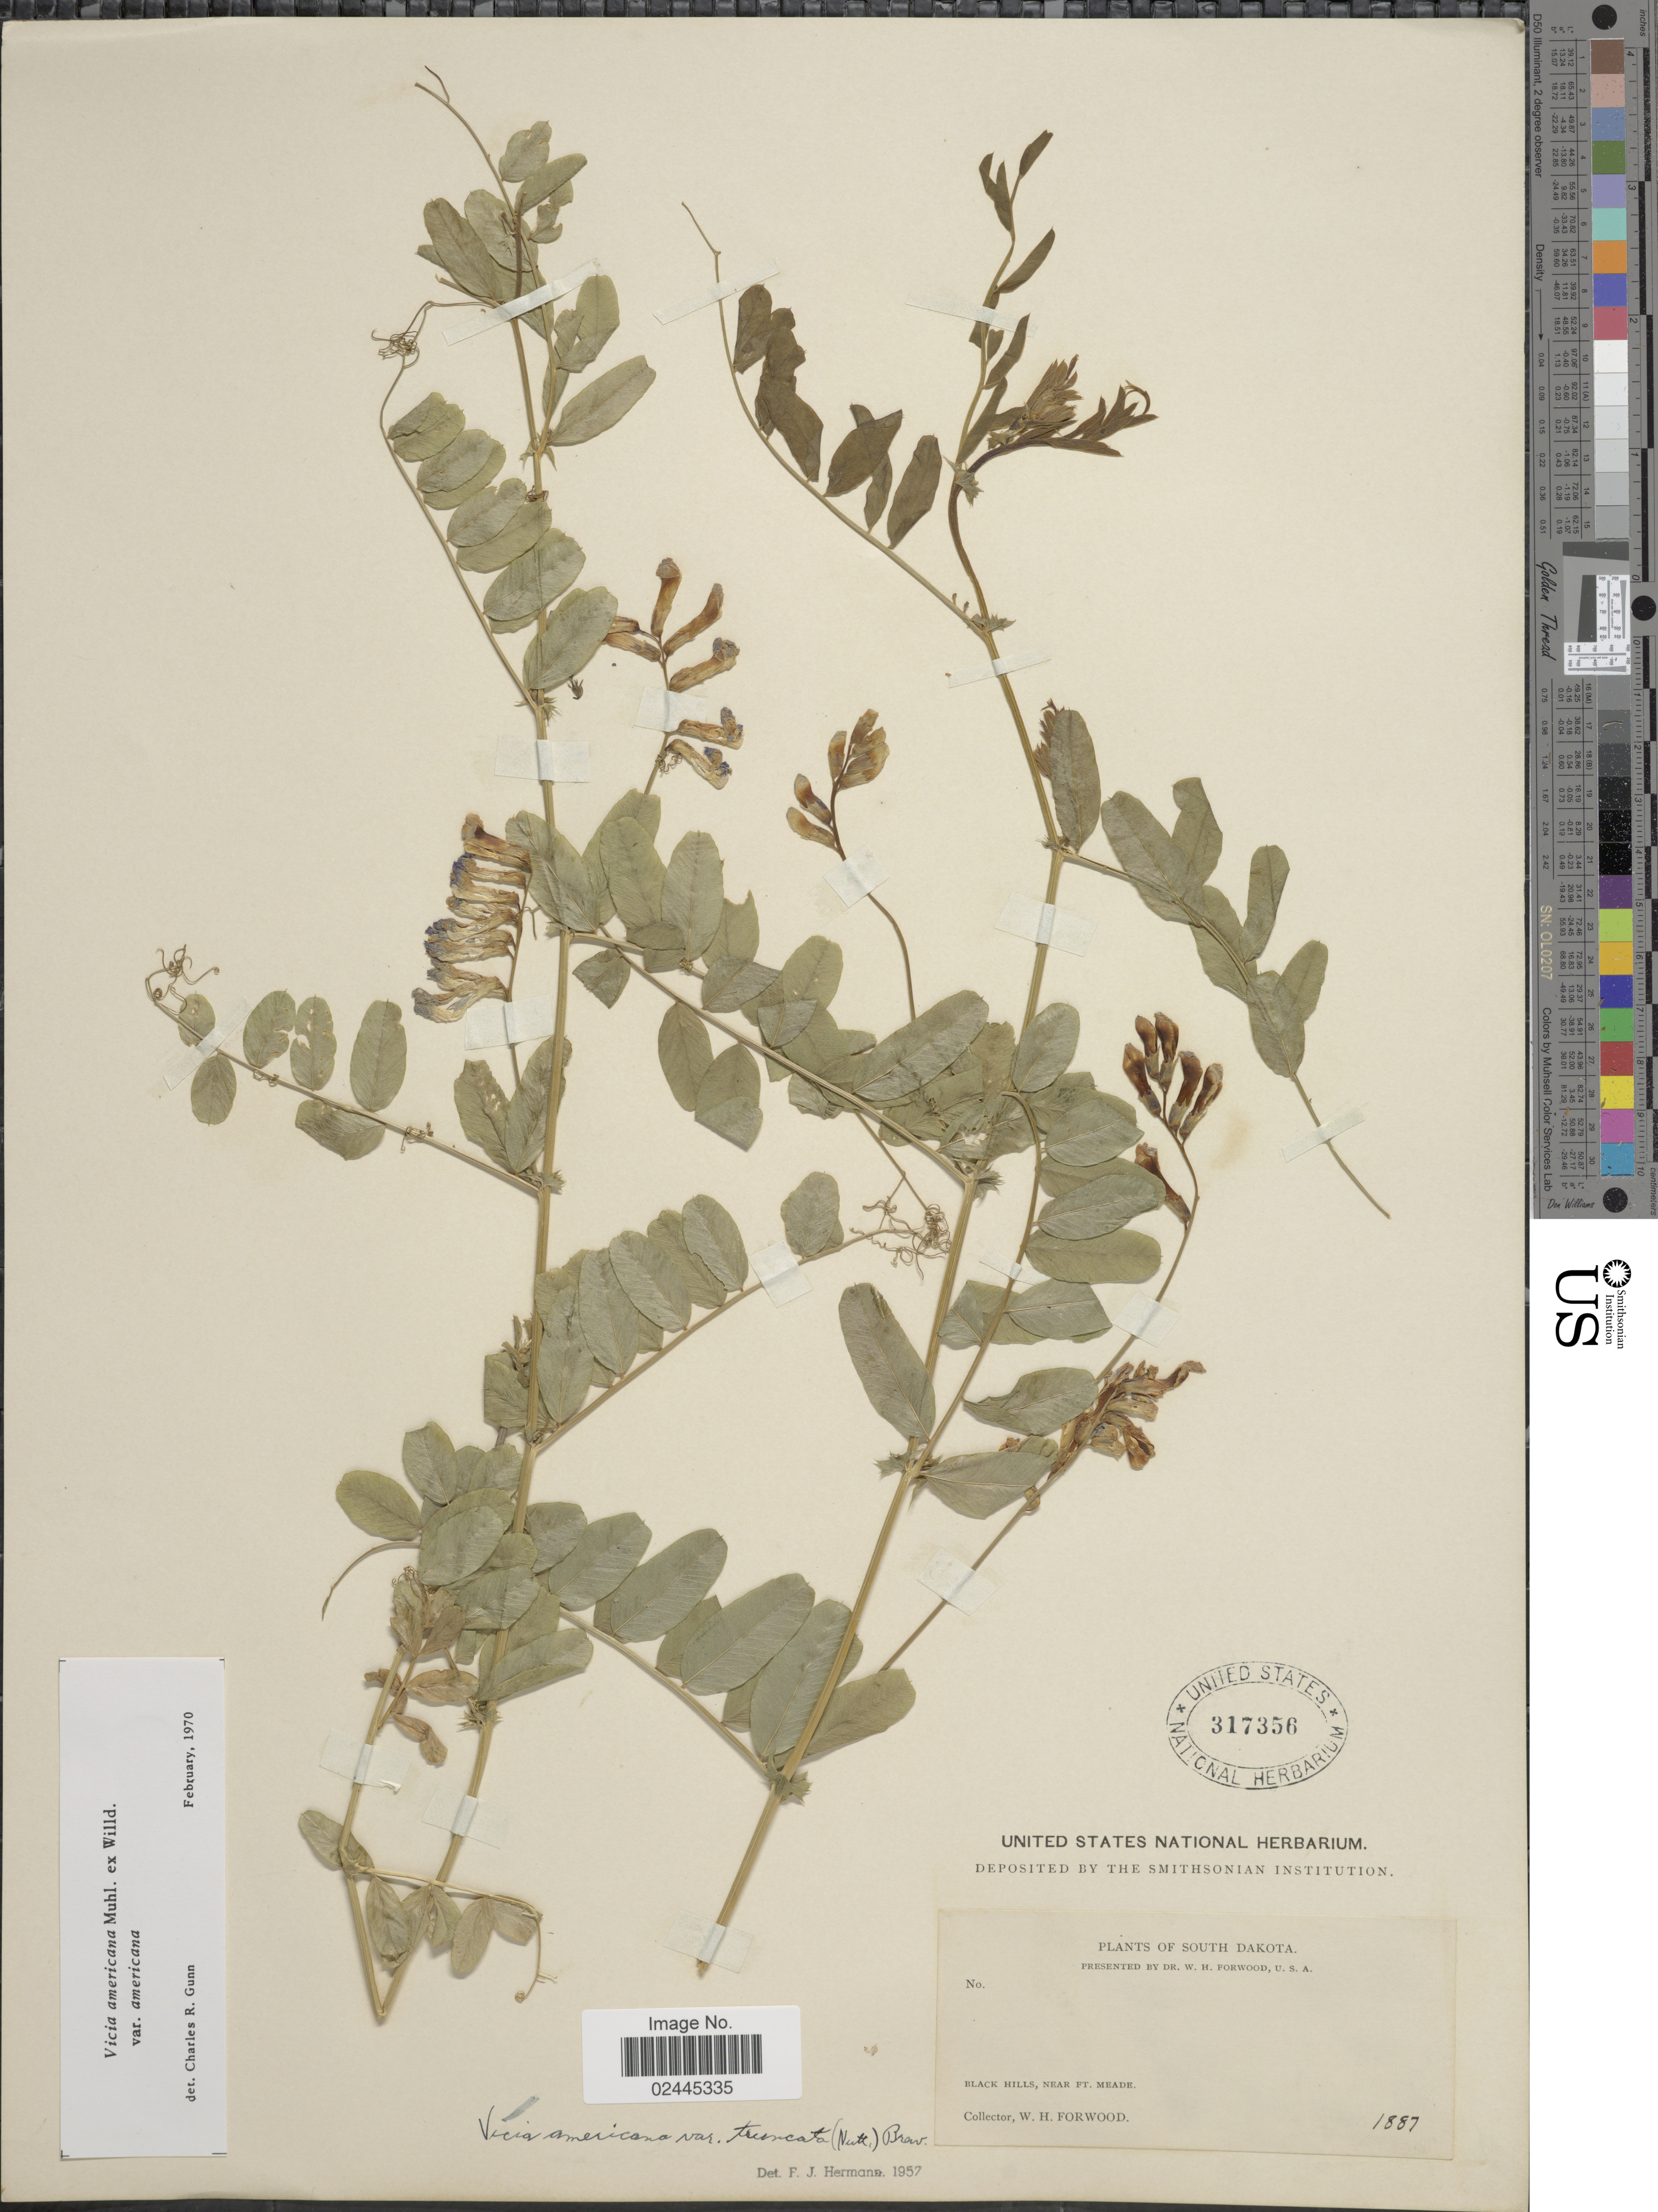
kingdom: Plantae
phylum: Tracheophyta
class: Magnoliopsida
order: Fabales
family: Fabaceae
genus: Vicia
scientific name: Vicia americana var. americana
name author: Muhl. ex Willd.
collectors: W. Forwood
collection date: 1887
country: United States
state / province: South Dakota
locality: Black Hills, near Ft. Meade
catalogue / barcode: US 317356